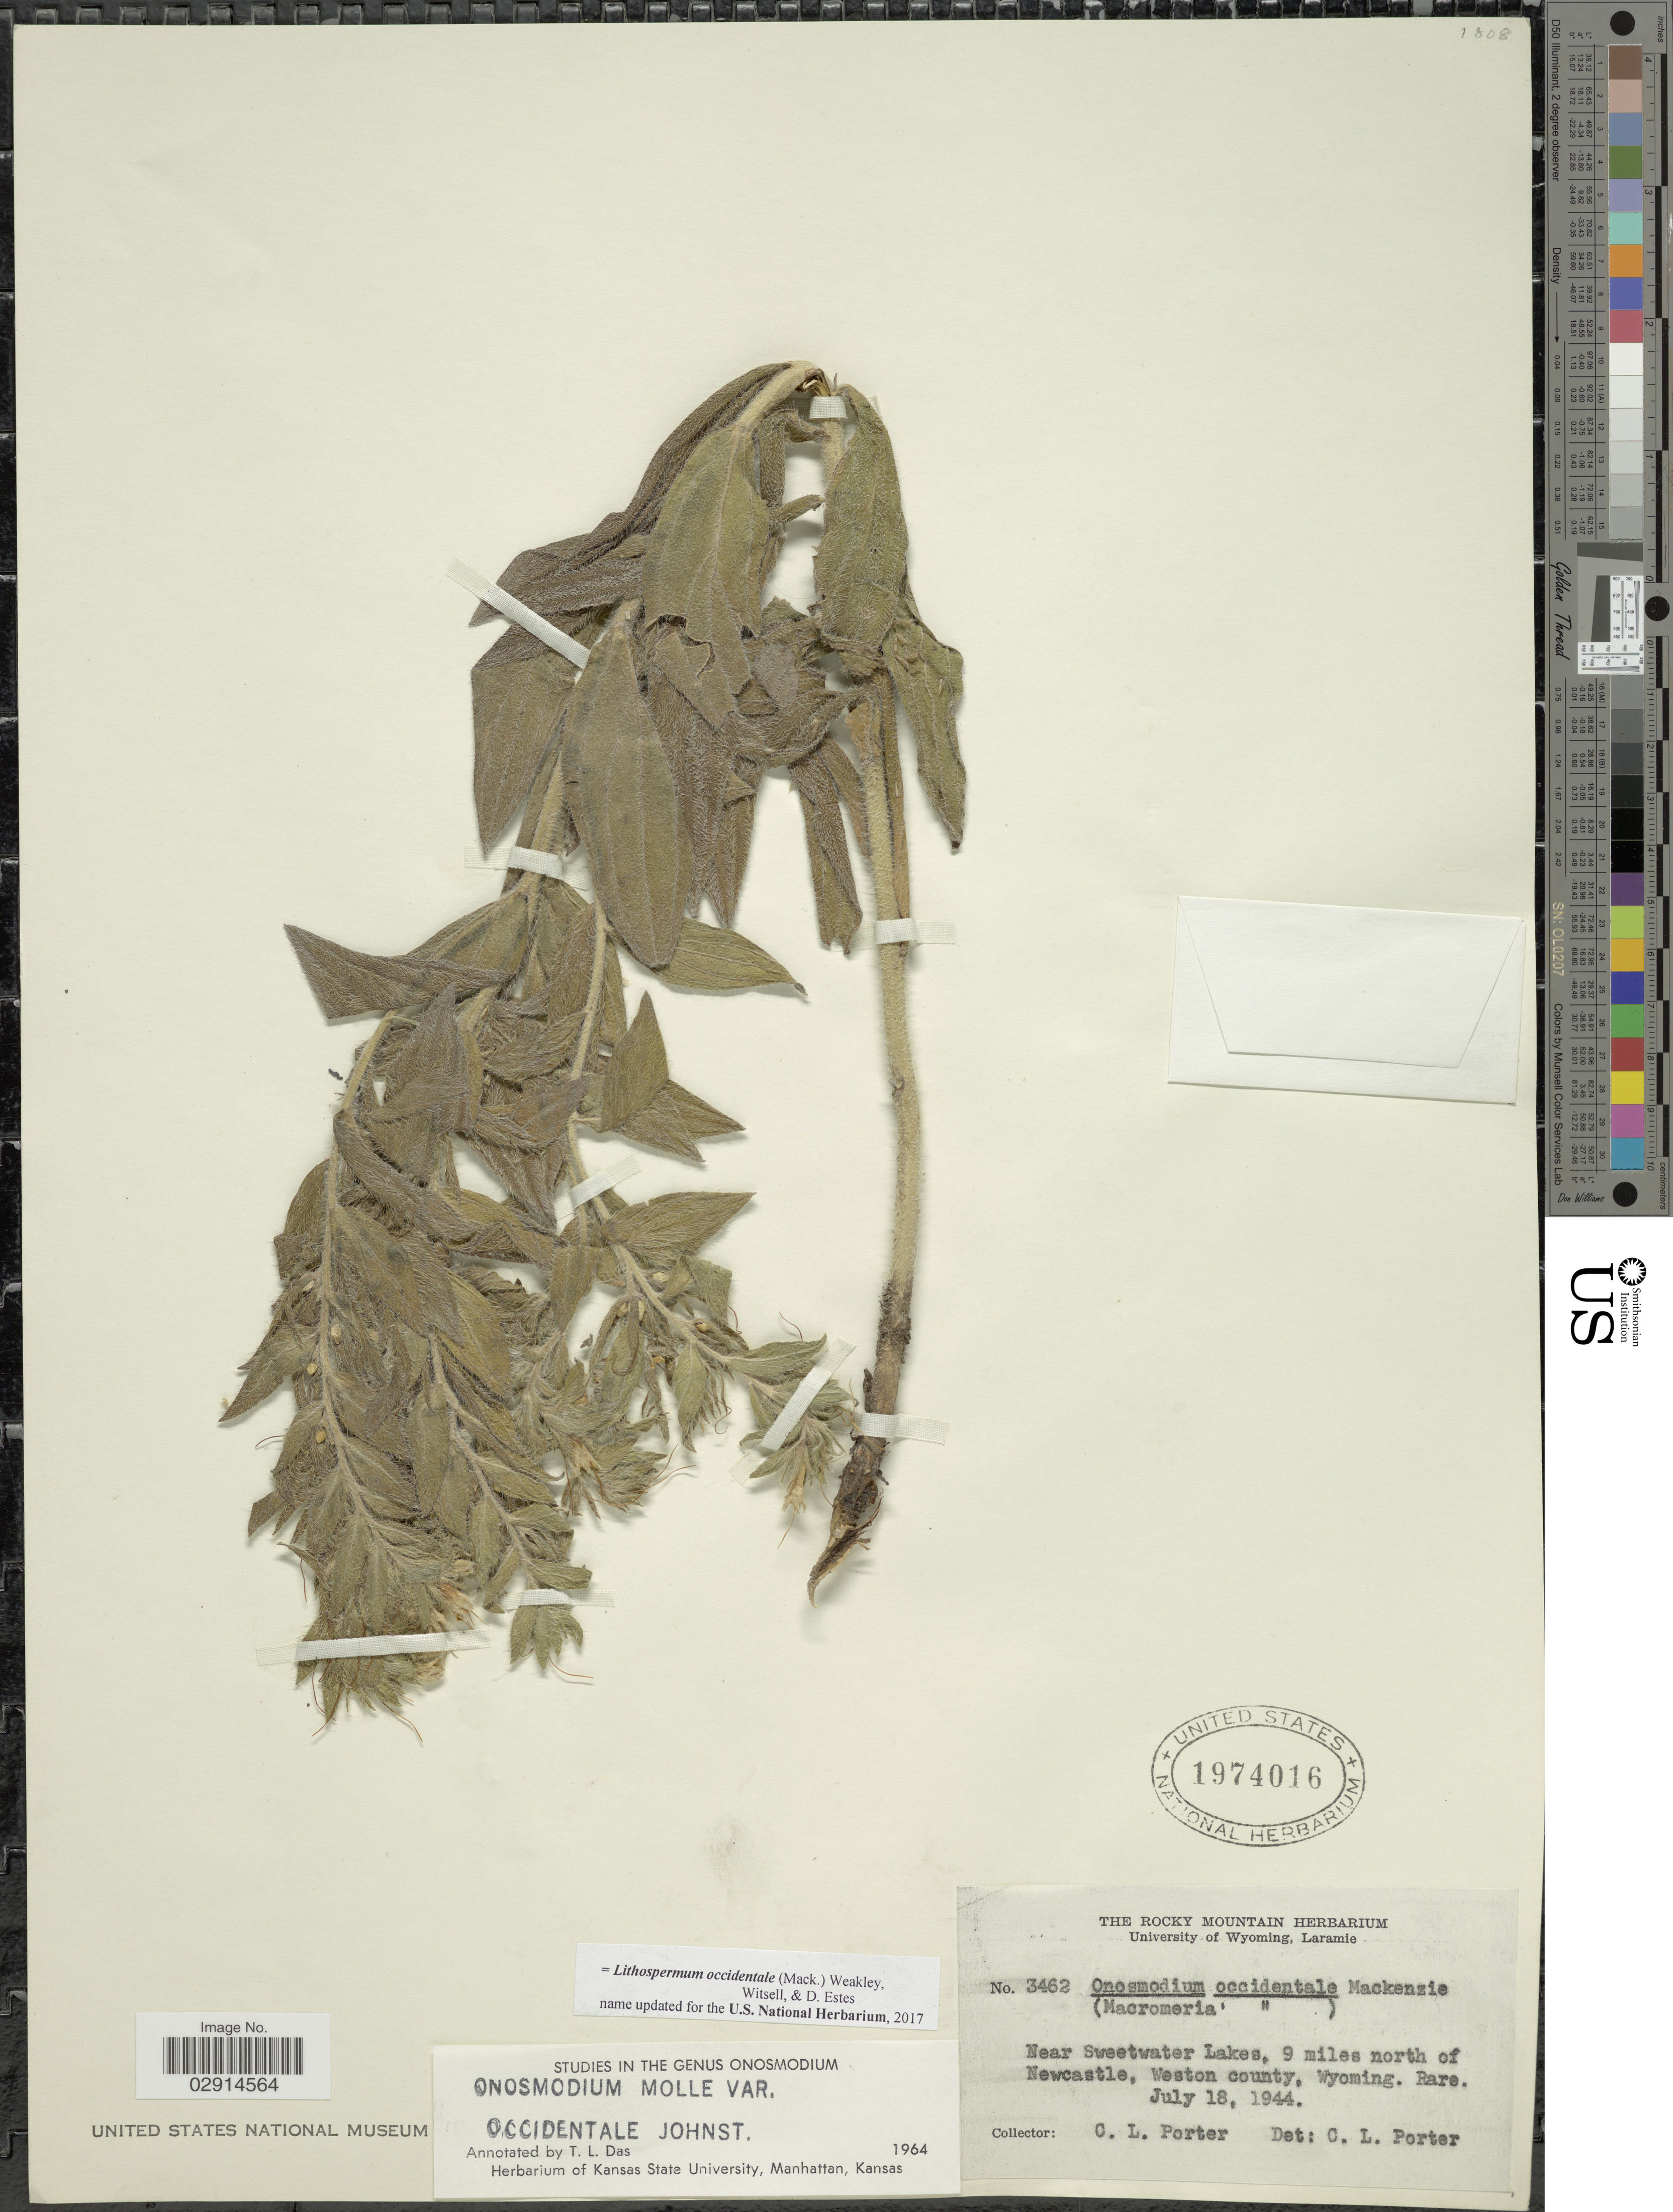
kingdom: Plantae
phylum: Tracheophyta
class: Magnoliopsida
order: Boraginales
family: Boraginaceae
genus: Lithospermum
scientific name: Lithospermum occidentale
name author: (Mack.) Weakley et al.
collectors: C. L. Porter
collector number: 3462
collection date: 1944-07-18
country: United States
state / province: Wyoming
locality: Near Sweetwater Lakes, 9 miles north of Newcastle, Weston county.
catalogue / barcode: US 1974016